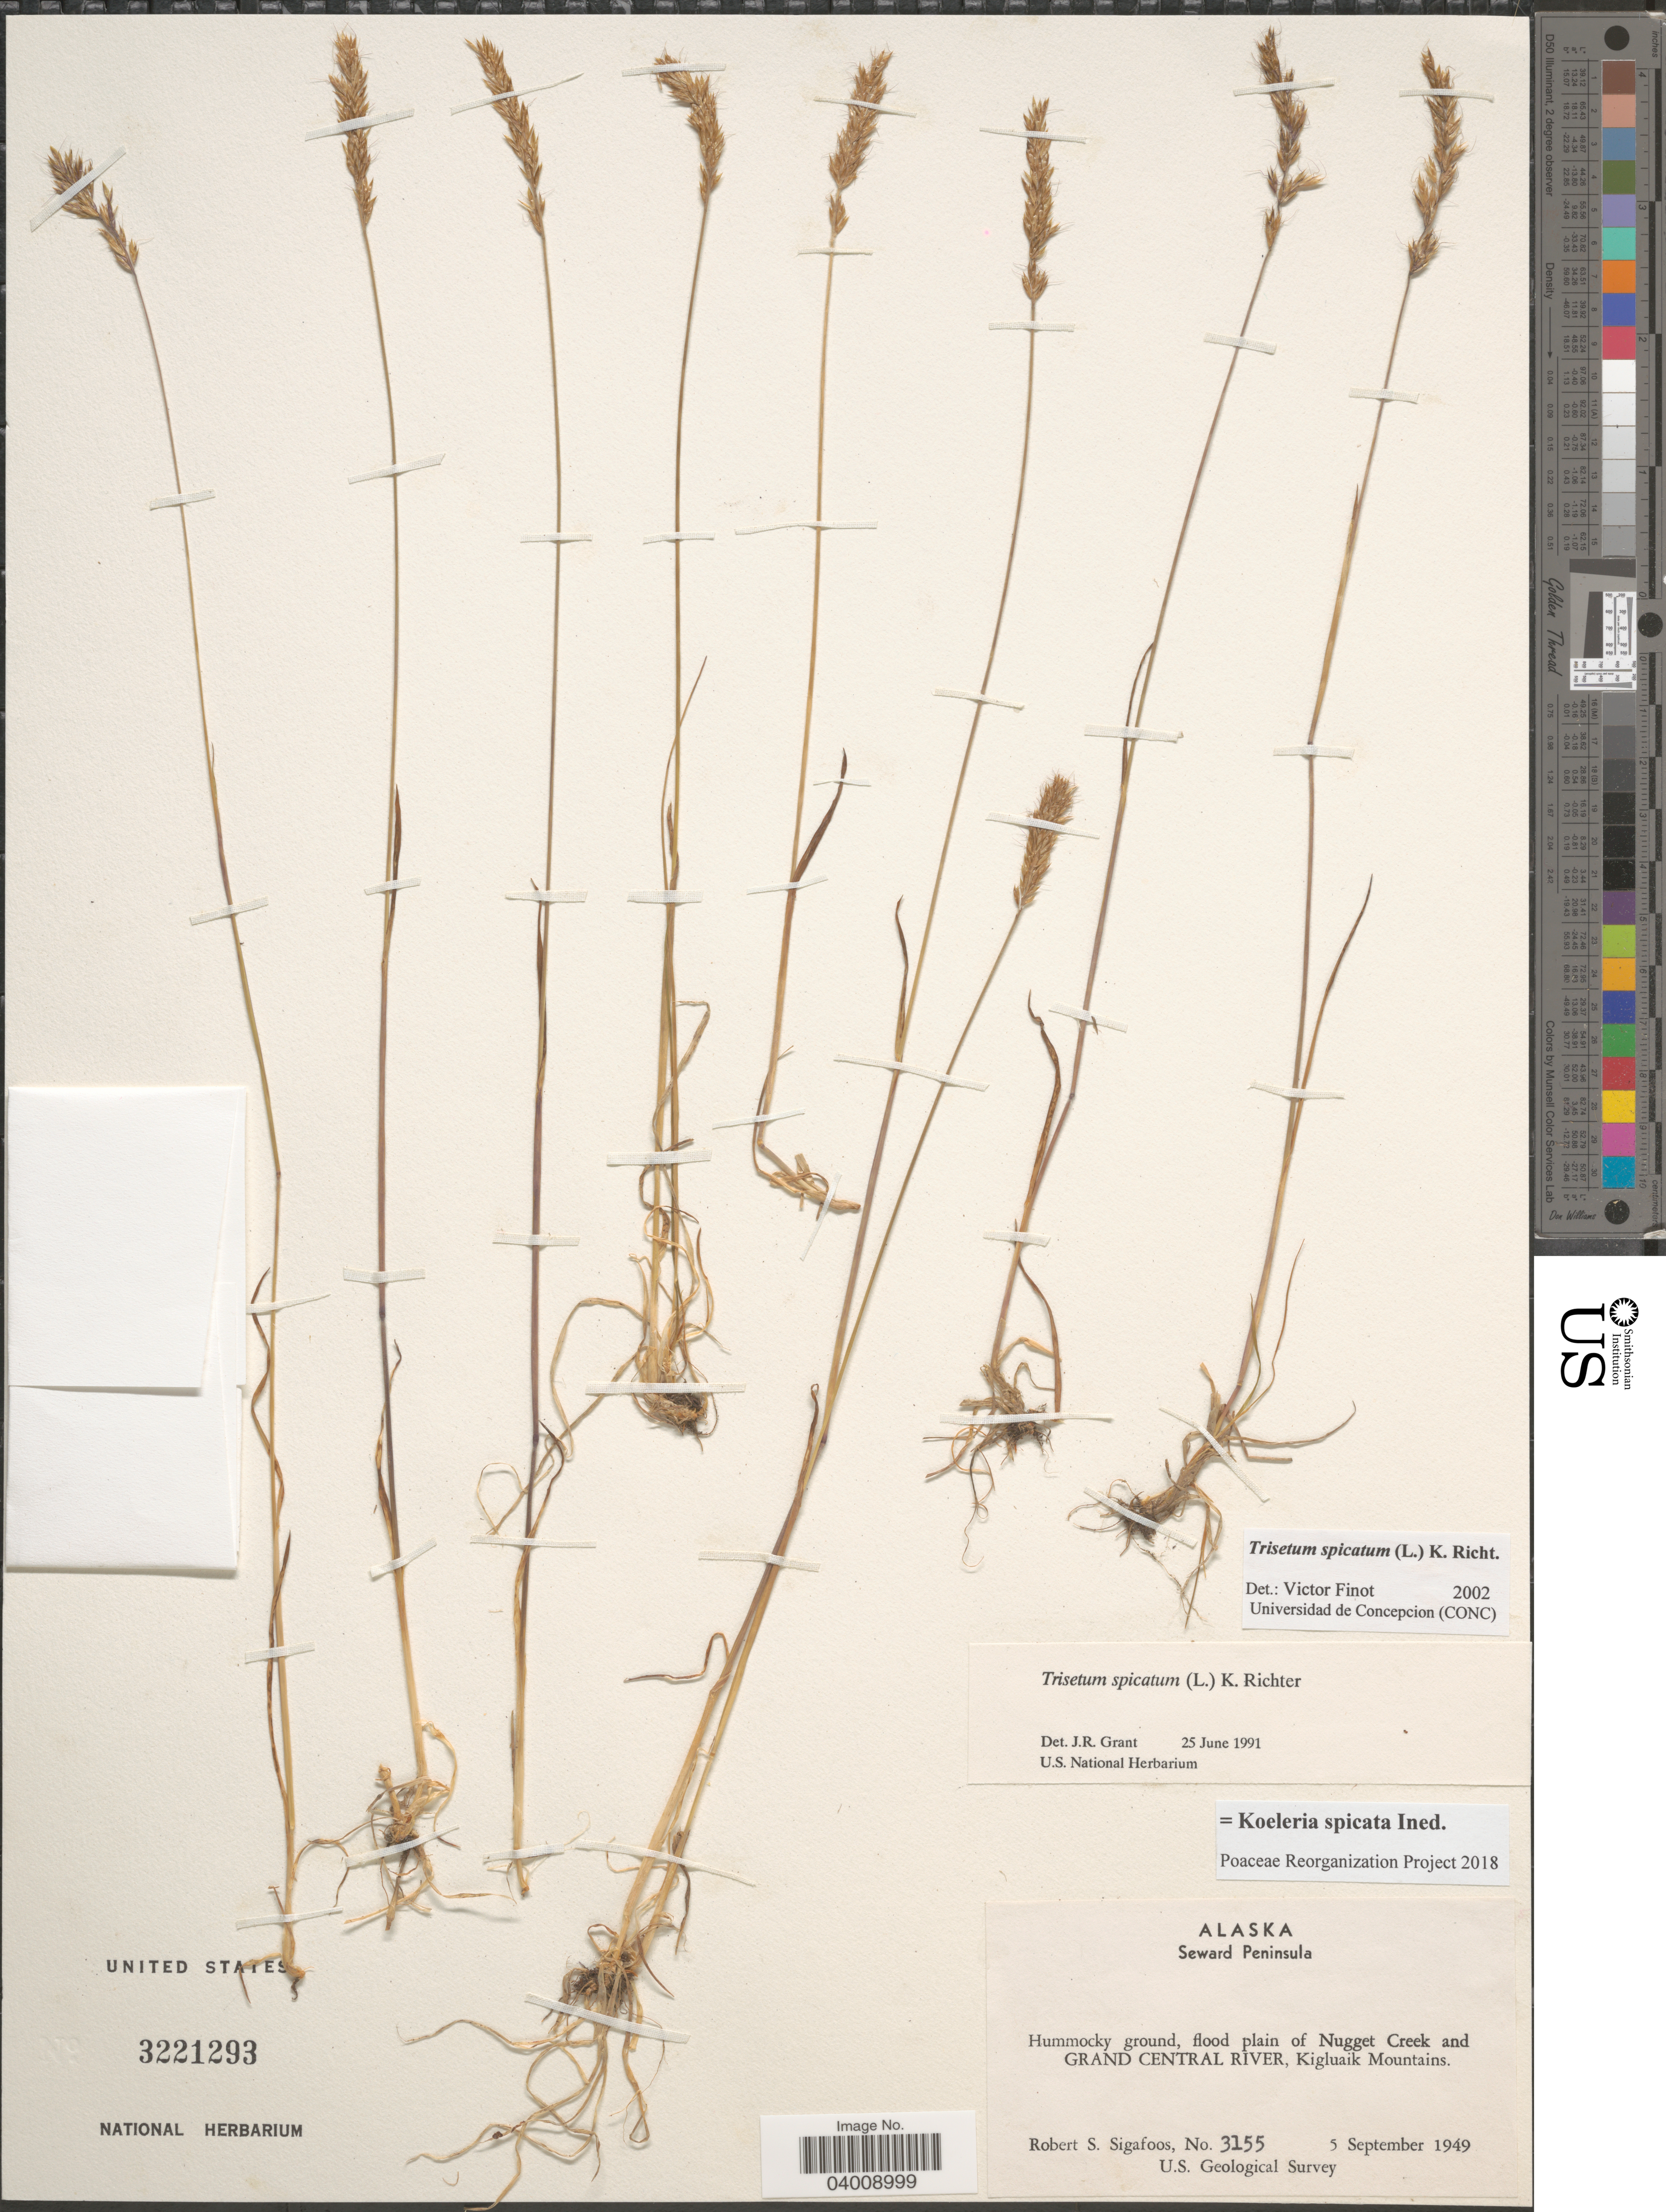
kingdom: Plantae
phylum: Tracheophyta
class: Liliopsida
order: Poales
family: Poaceae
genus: Koeleria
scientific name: Koeleria spicata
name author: (L.) Barberá et al.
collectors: R. Sigafoos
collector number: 3155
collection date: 1949-09-05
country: United States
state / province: Alaska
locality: Seward Peninsila. Hummocky ground, flood plain of Nugget Creek and Grand Central River, Kigluaik Mountains.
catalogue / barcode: US 3221293